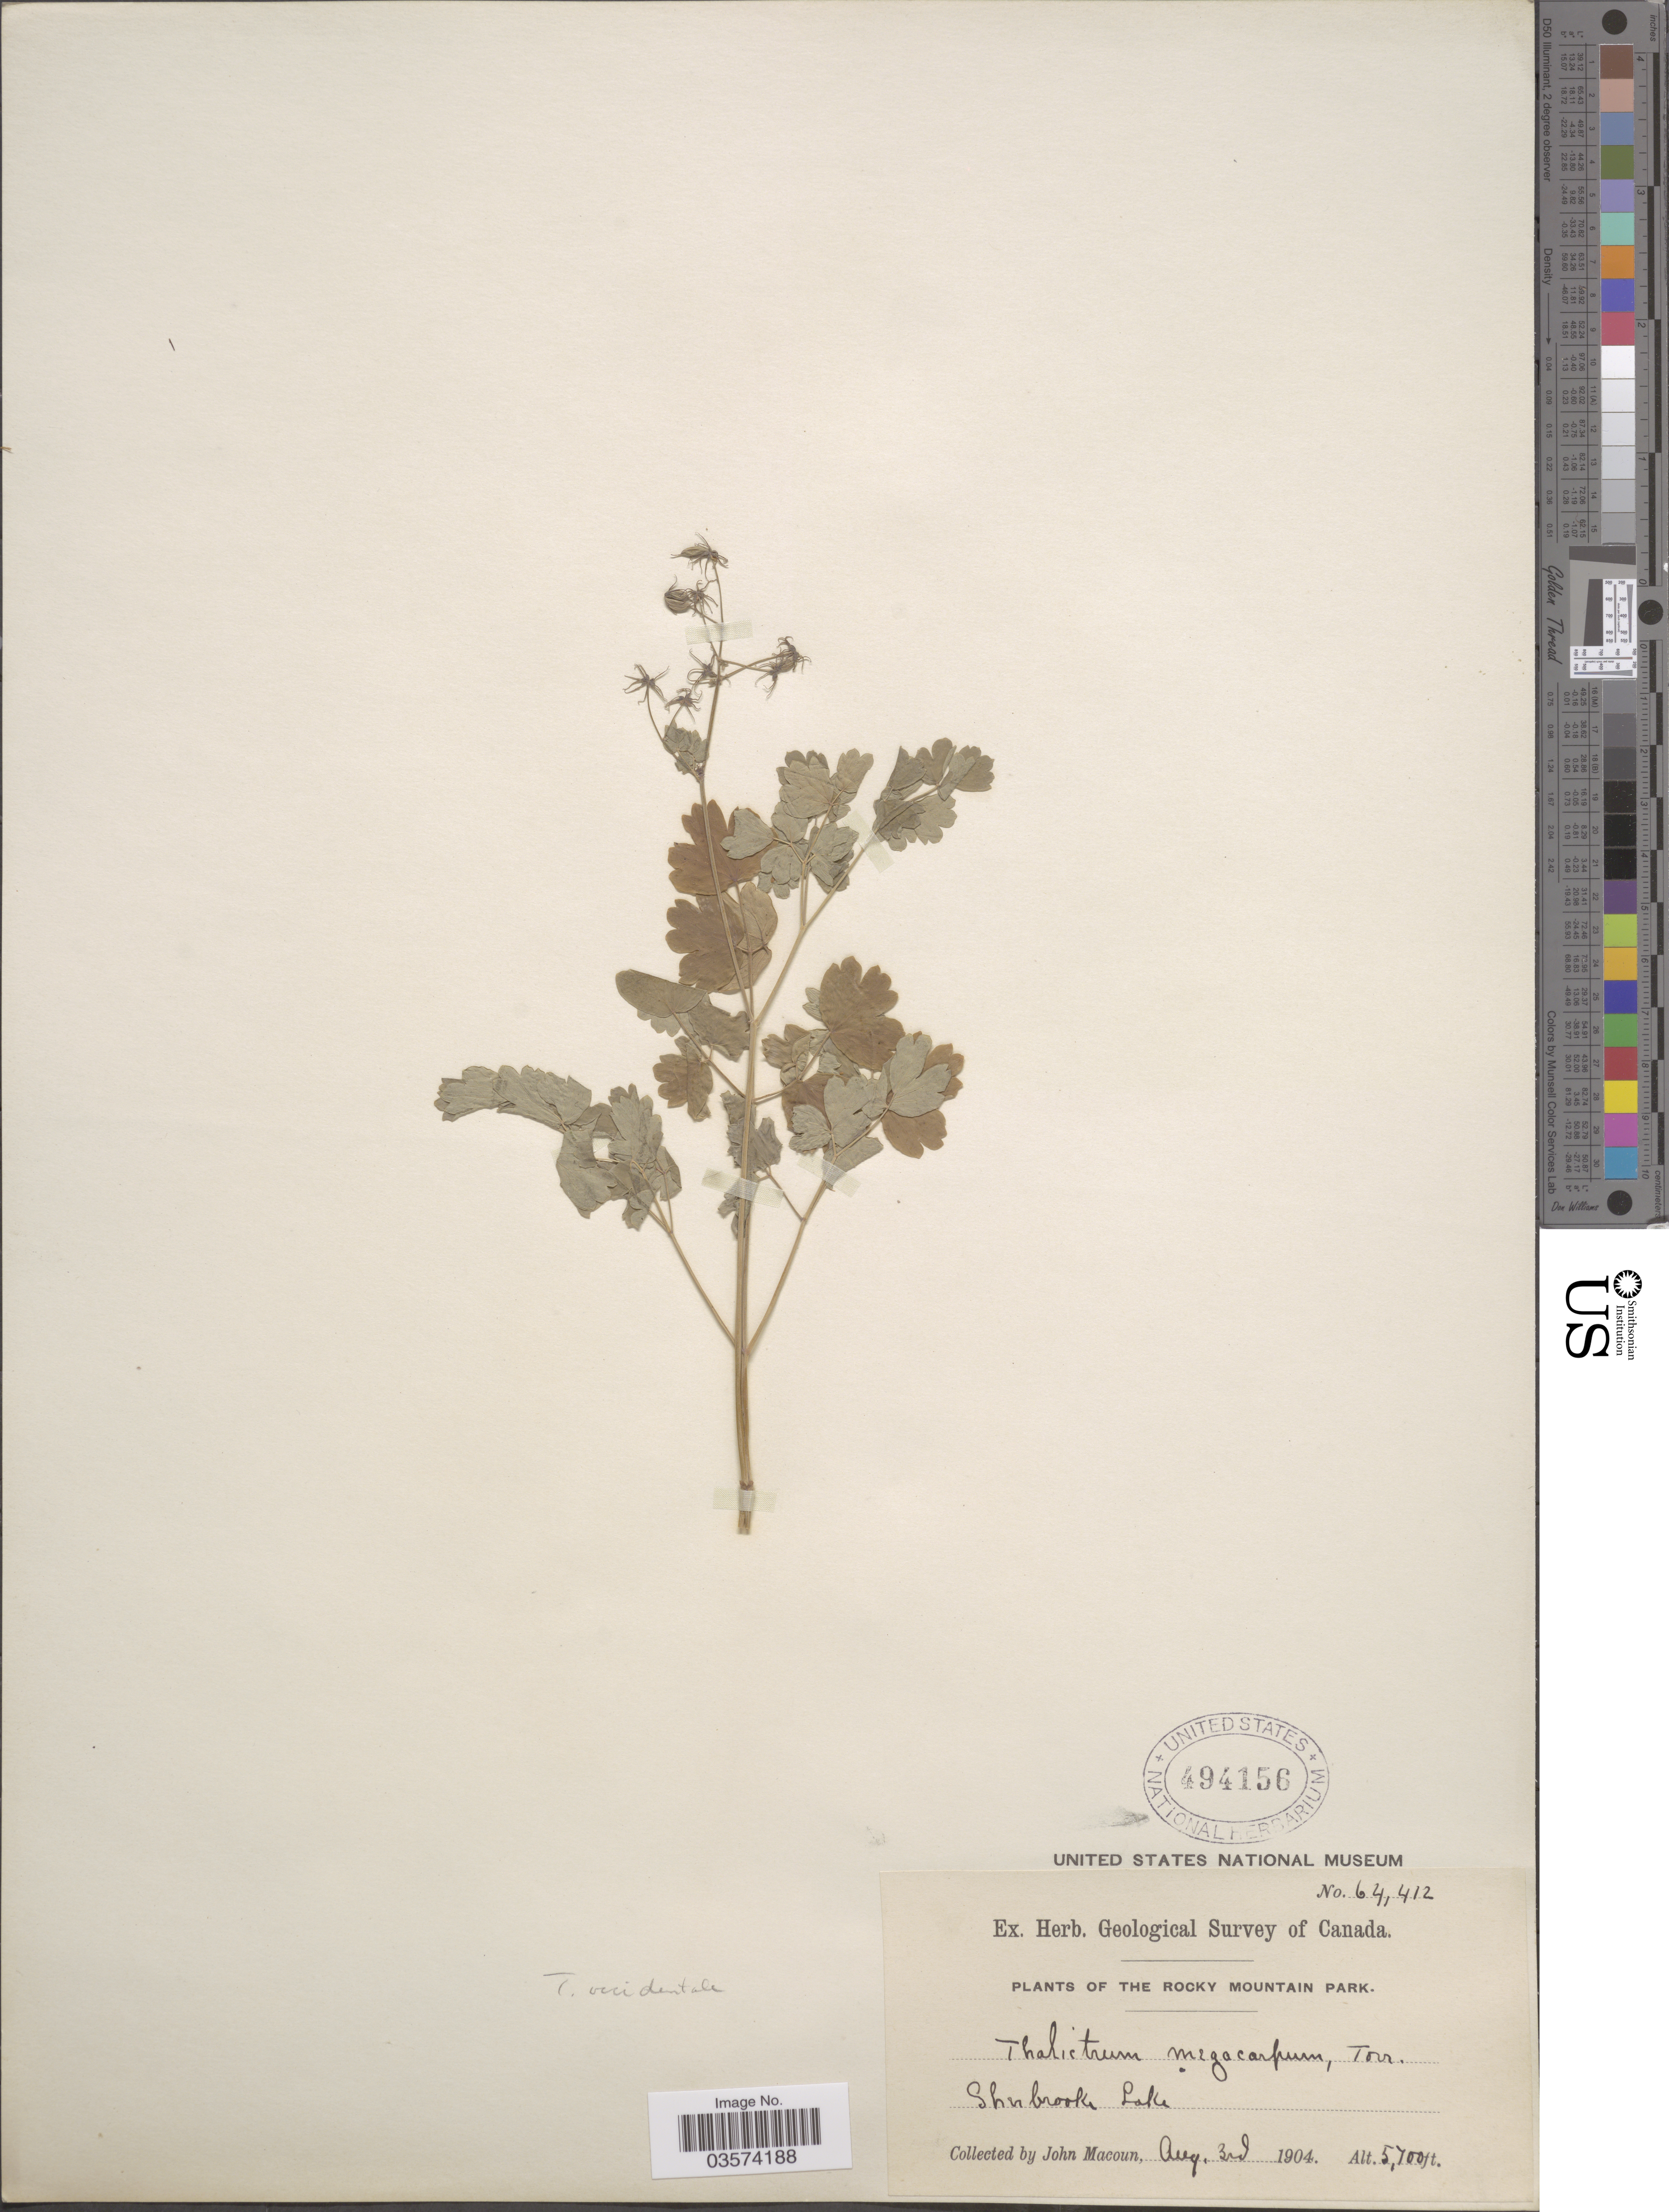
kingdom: Plantae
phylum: Tracheophyta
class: Magnoliopsida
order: Ranunculales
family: Ranunculaceae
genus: Thalictrum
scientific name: Thalictrum occidentale var. palousense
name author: H. St. John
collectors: M. E. Jones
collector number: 64412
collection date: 1904-08-03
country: Canada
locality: Rocky Mountain Park. Sherbrook Lake.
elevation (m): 1737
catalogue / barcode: US 494156